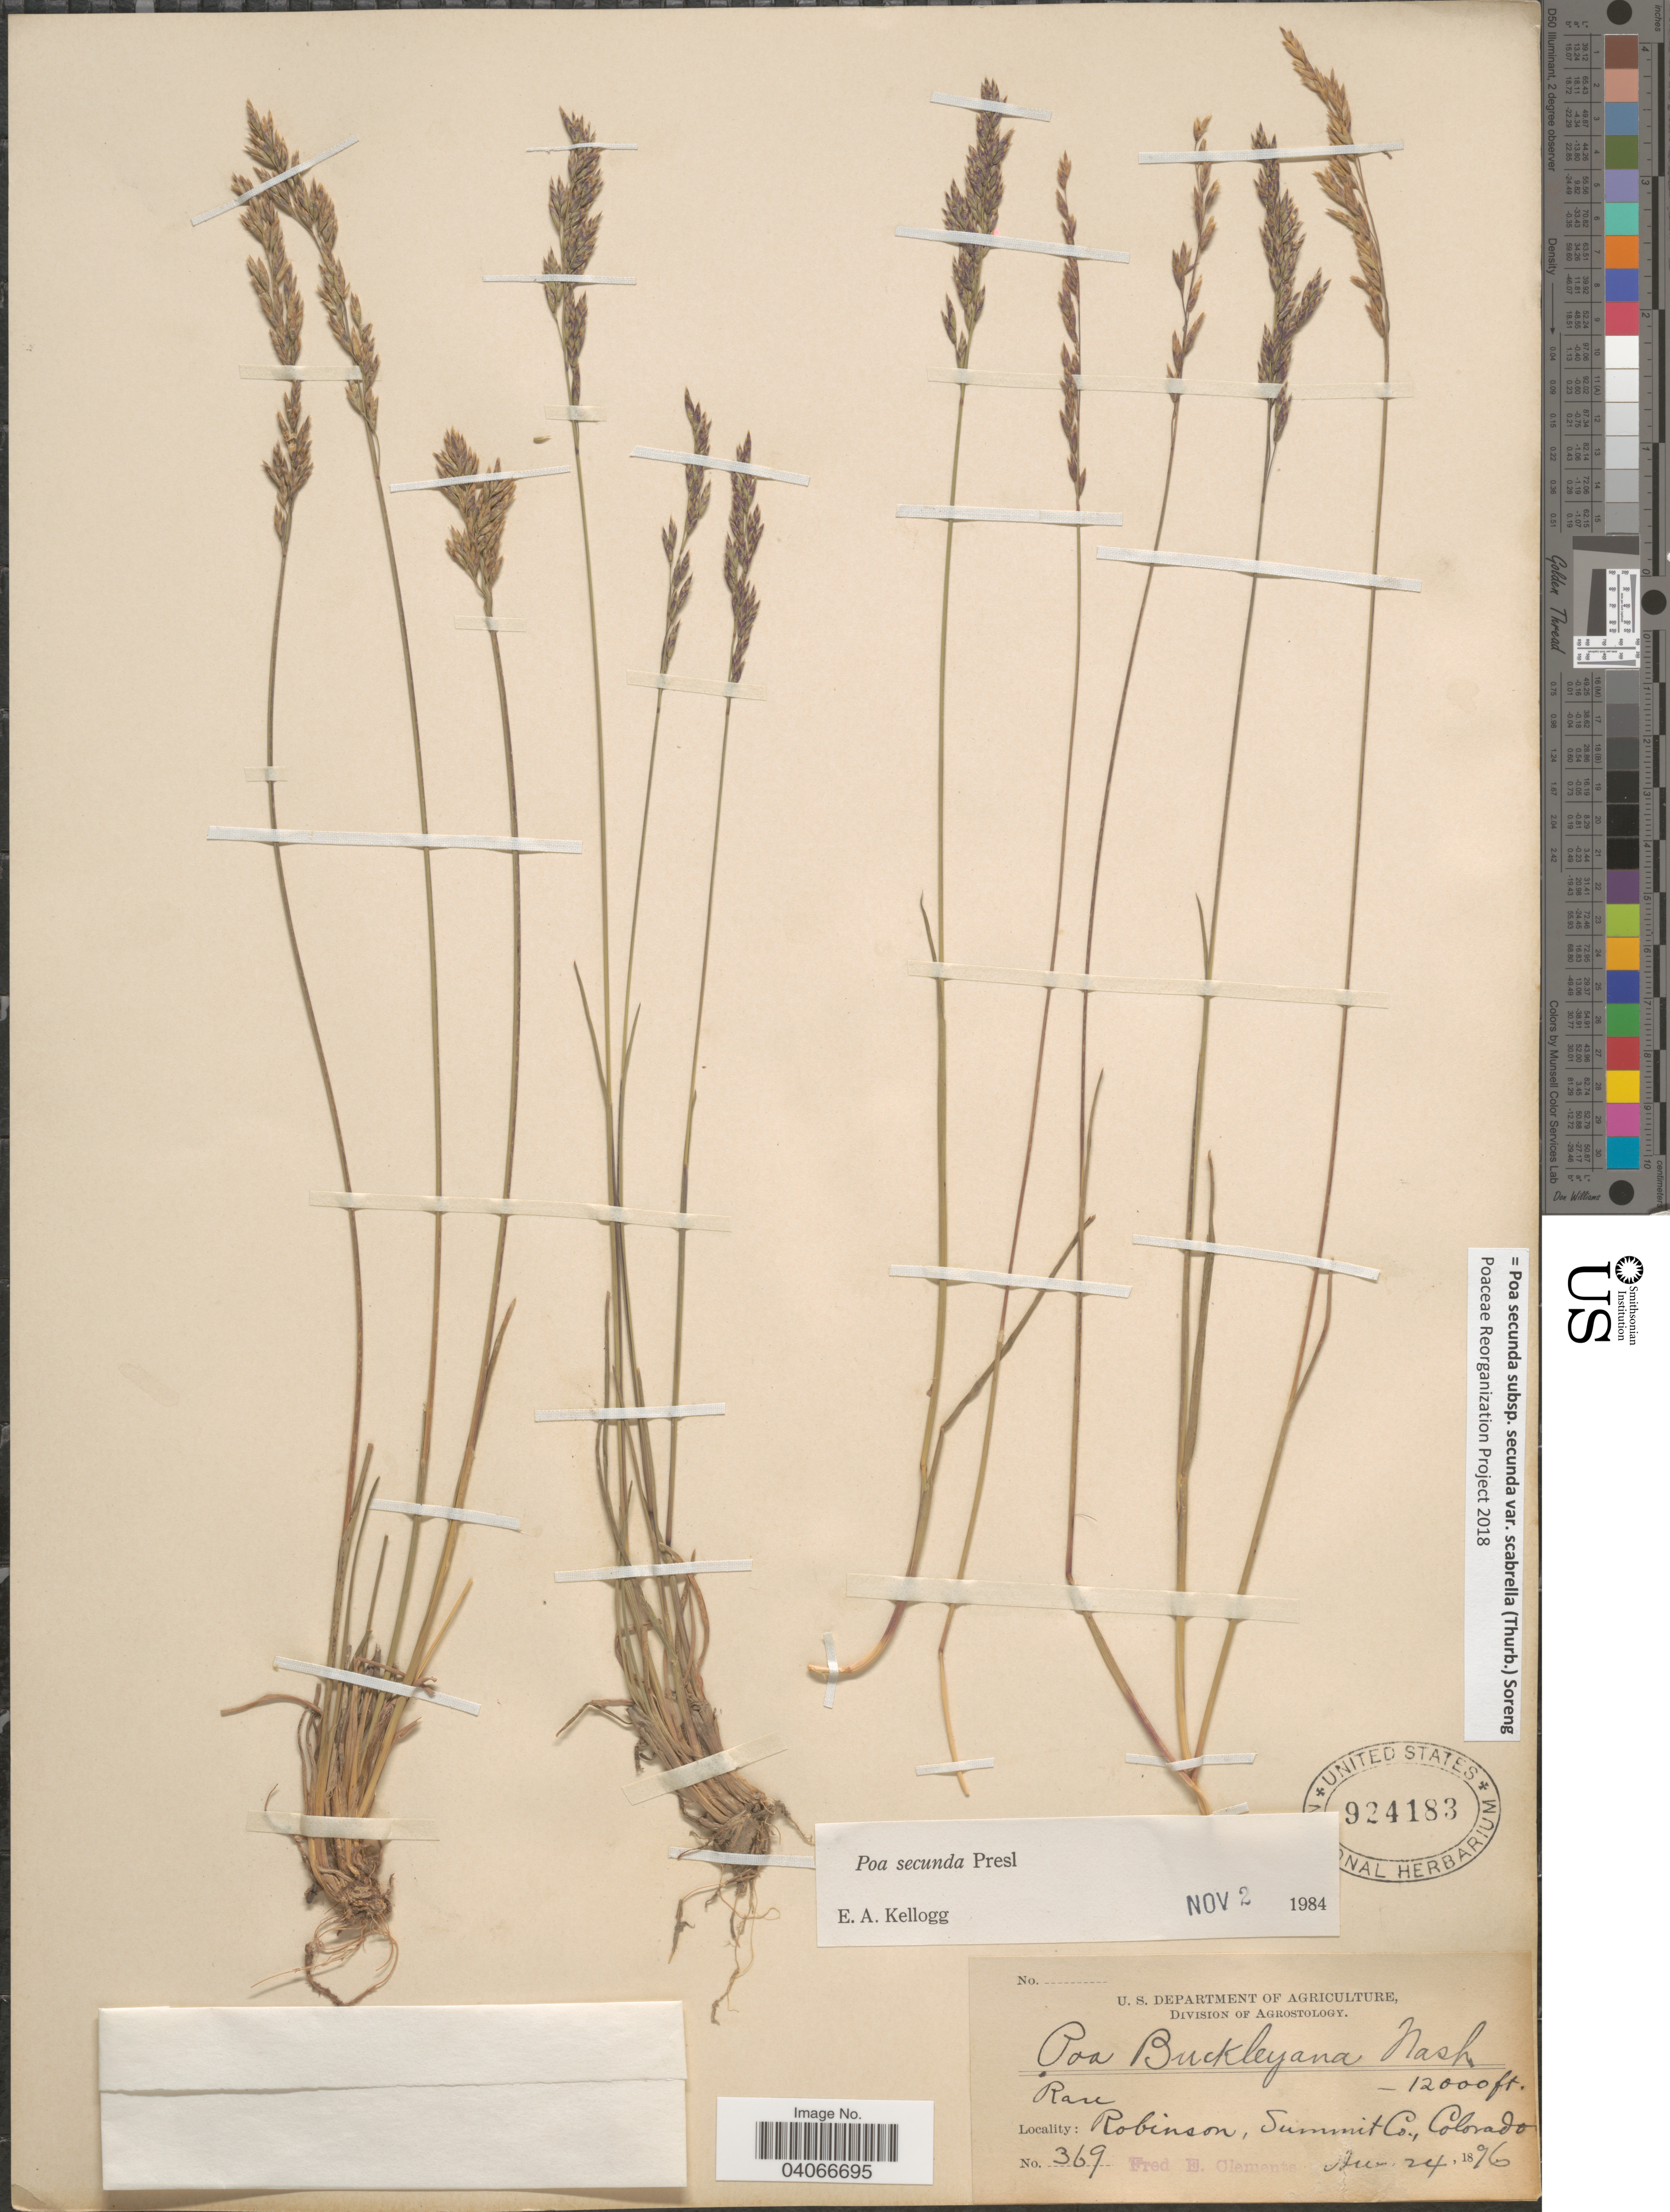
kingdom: Plantae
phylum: Tracheophyta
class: Liliopsida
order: Poales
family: Poaceae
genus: Poa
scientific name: Poa secunda subsp. secunda var. scabrella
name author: (Thurb.) Soreng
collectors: F. E. Clements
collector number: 369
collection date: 1876-08-24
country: United States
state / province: Colorado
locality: Robinson, Summit Co.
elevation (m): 3658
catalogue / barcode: US 924183